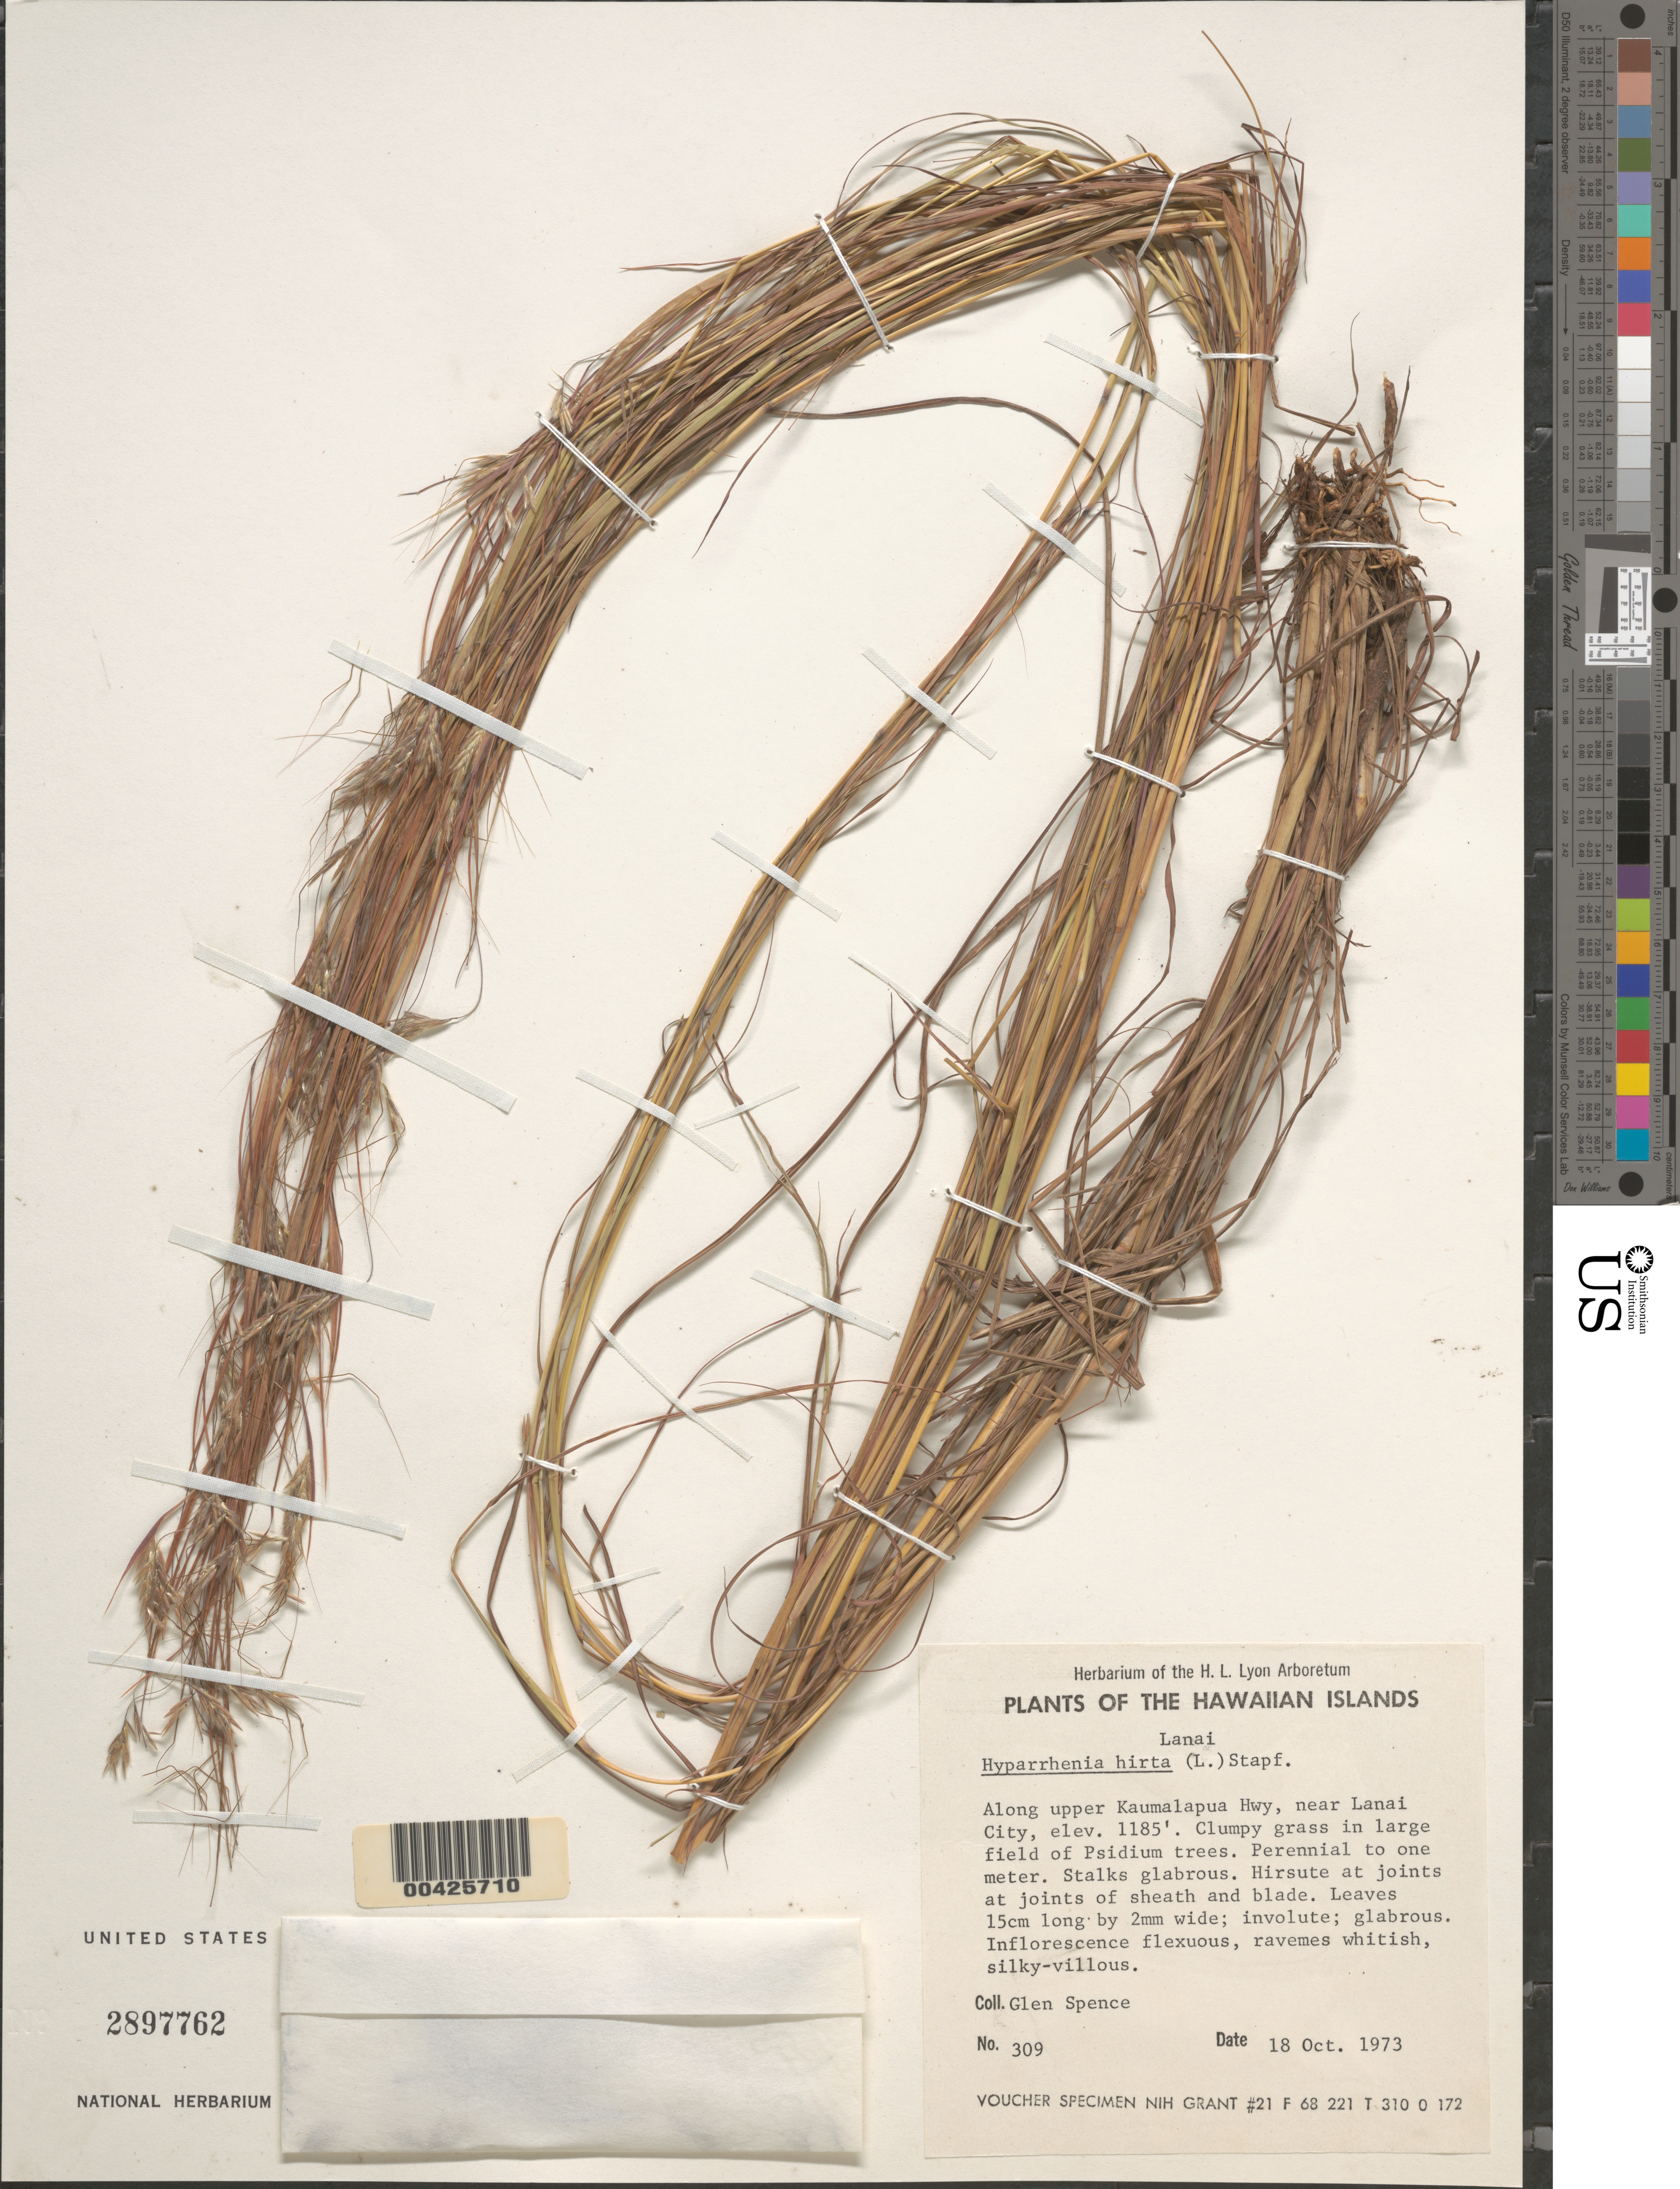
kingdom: Plantae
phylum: Tracheophyta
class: Liliopsida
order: Poales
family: Poaceae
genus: Hyparrhenia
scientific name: Hyparrhenia hirta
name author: (Nees) Stapf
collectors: G. Spence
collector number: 309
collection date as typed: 18 Oct 1973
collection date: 1973-10-18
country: United States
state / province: Hawaii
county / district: Maui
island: Lana'i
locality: Along upper Kaumalapua Hwy, near Lanai City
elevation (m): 361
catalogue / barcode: US 2897762